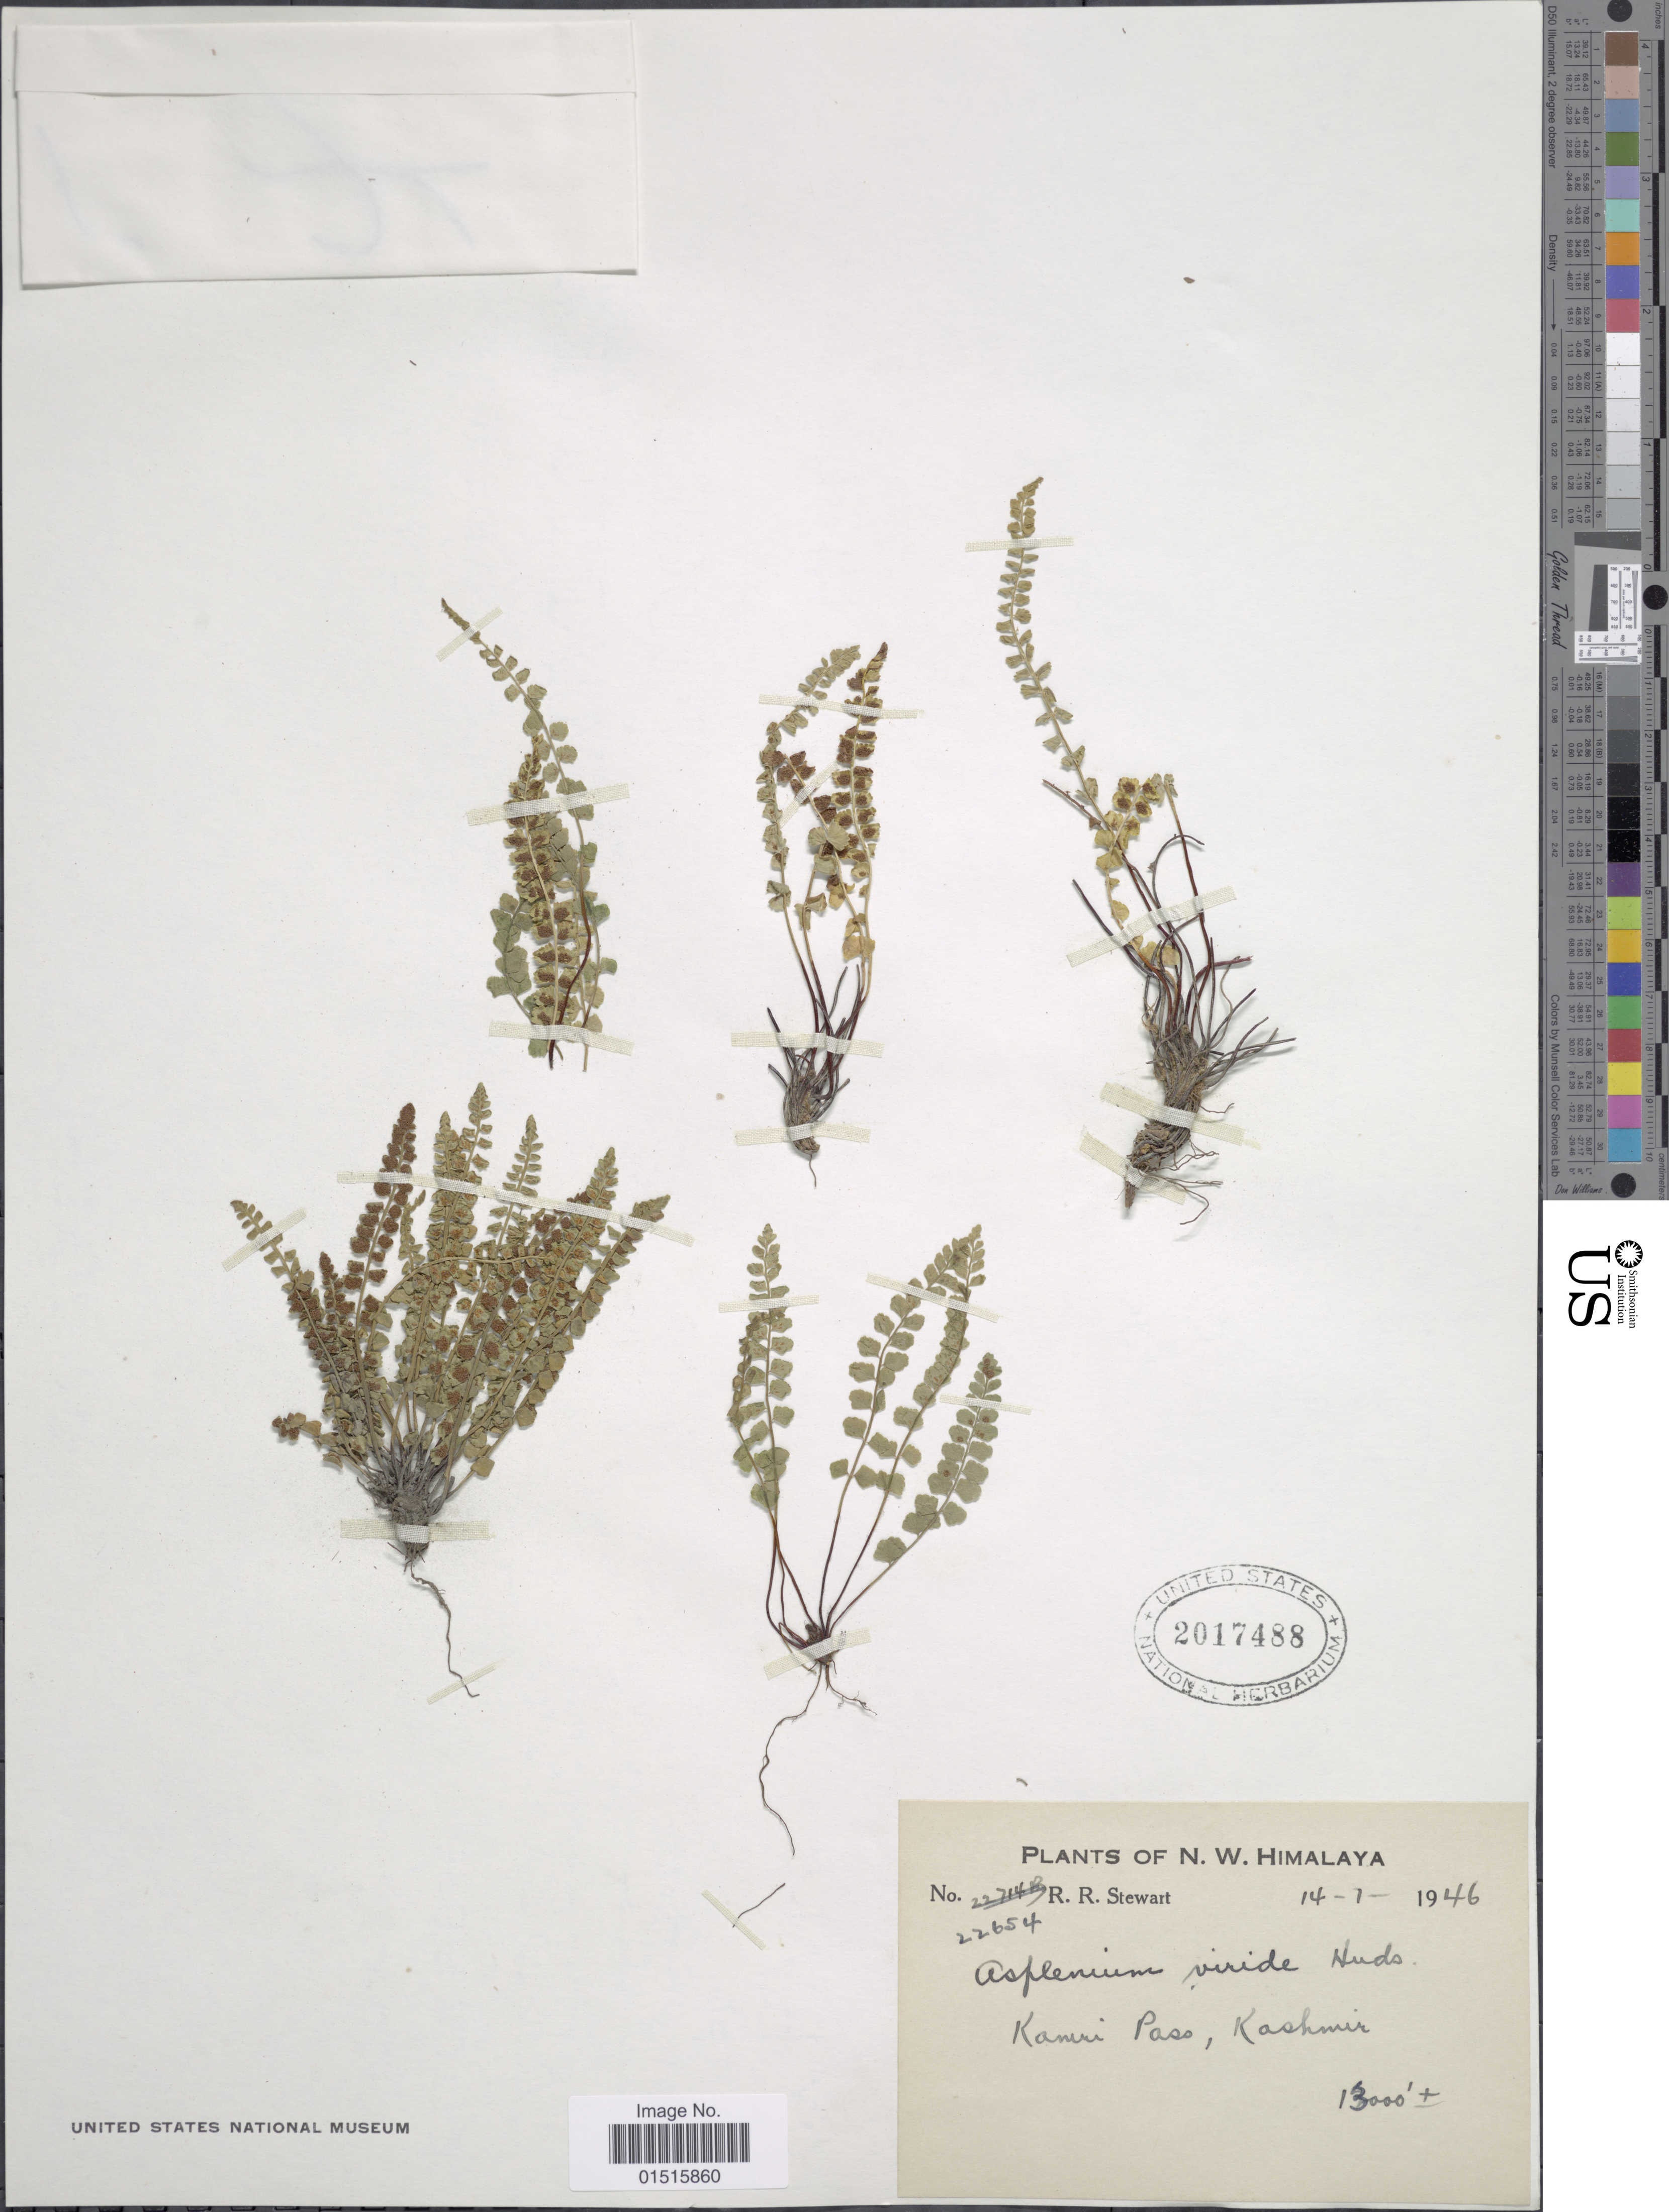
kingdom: Plantae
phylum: Tracheophyta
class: Polypodiopsida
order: Polypodiales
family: Aspleniaceae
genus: Asplenium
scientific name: Asplenium viride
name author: Huds.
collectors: R. R. Stewart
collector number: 22654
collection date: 1946-01-14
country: Pakistan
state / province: Gilgit-Baltistan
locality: N.W. Himalaya, Kamri Pass, Kashmir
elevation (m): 3962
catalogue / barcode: US 2017488